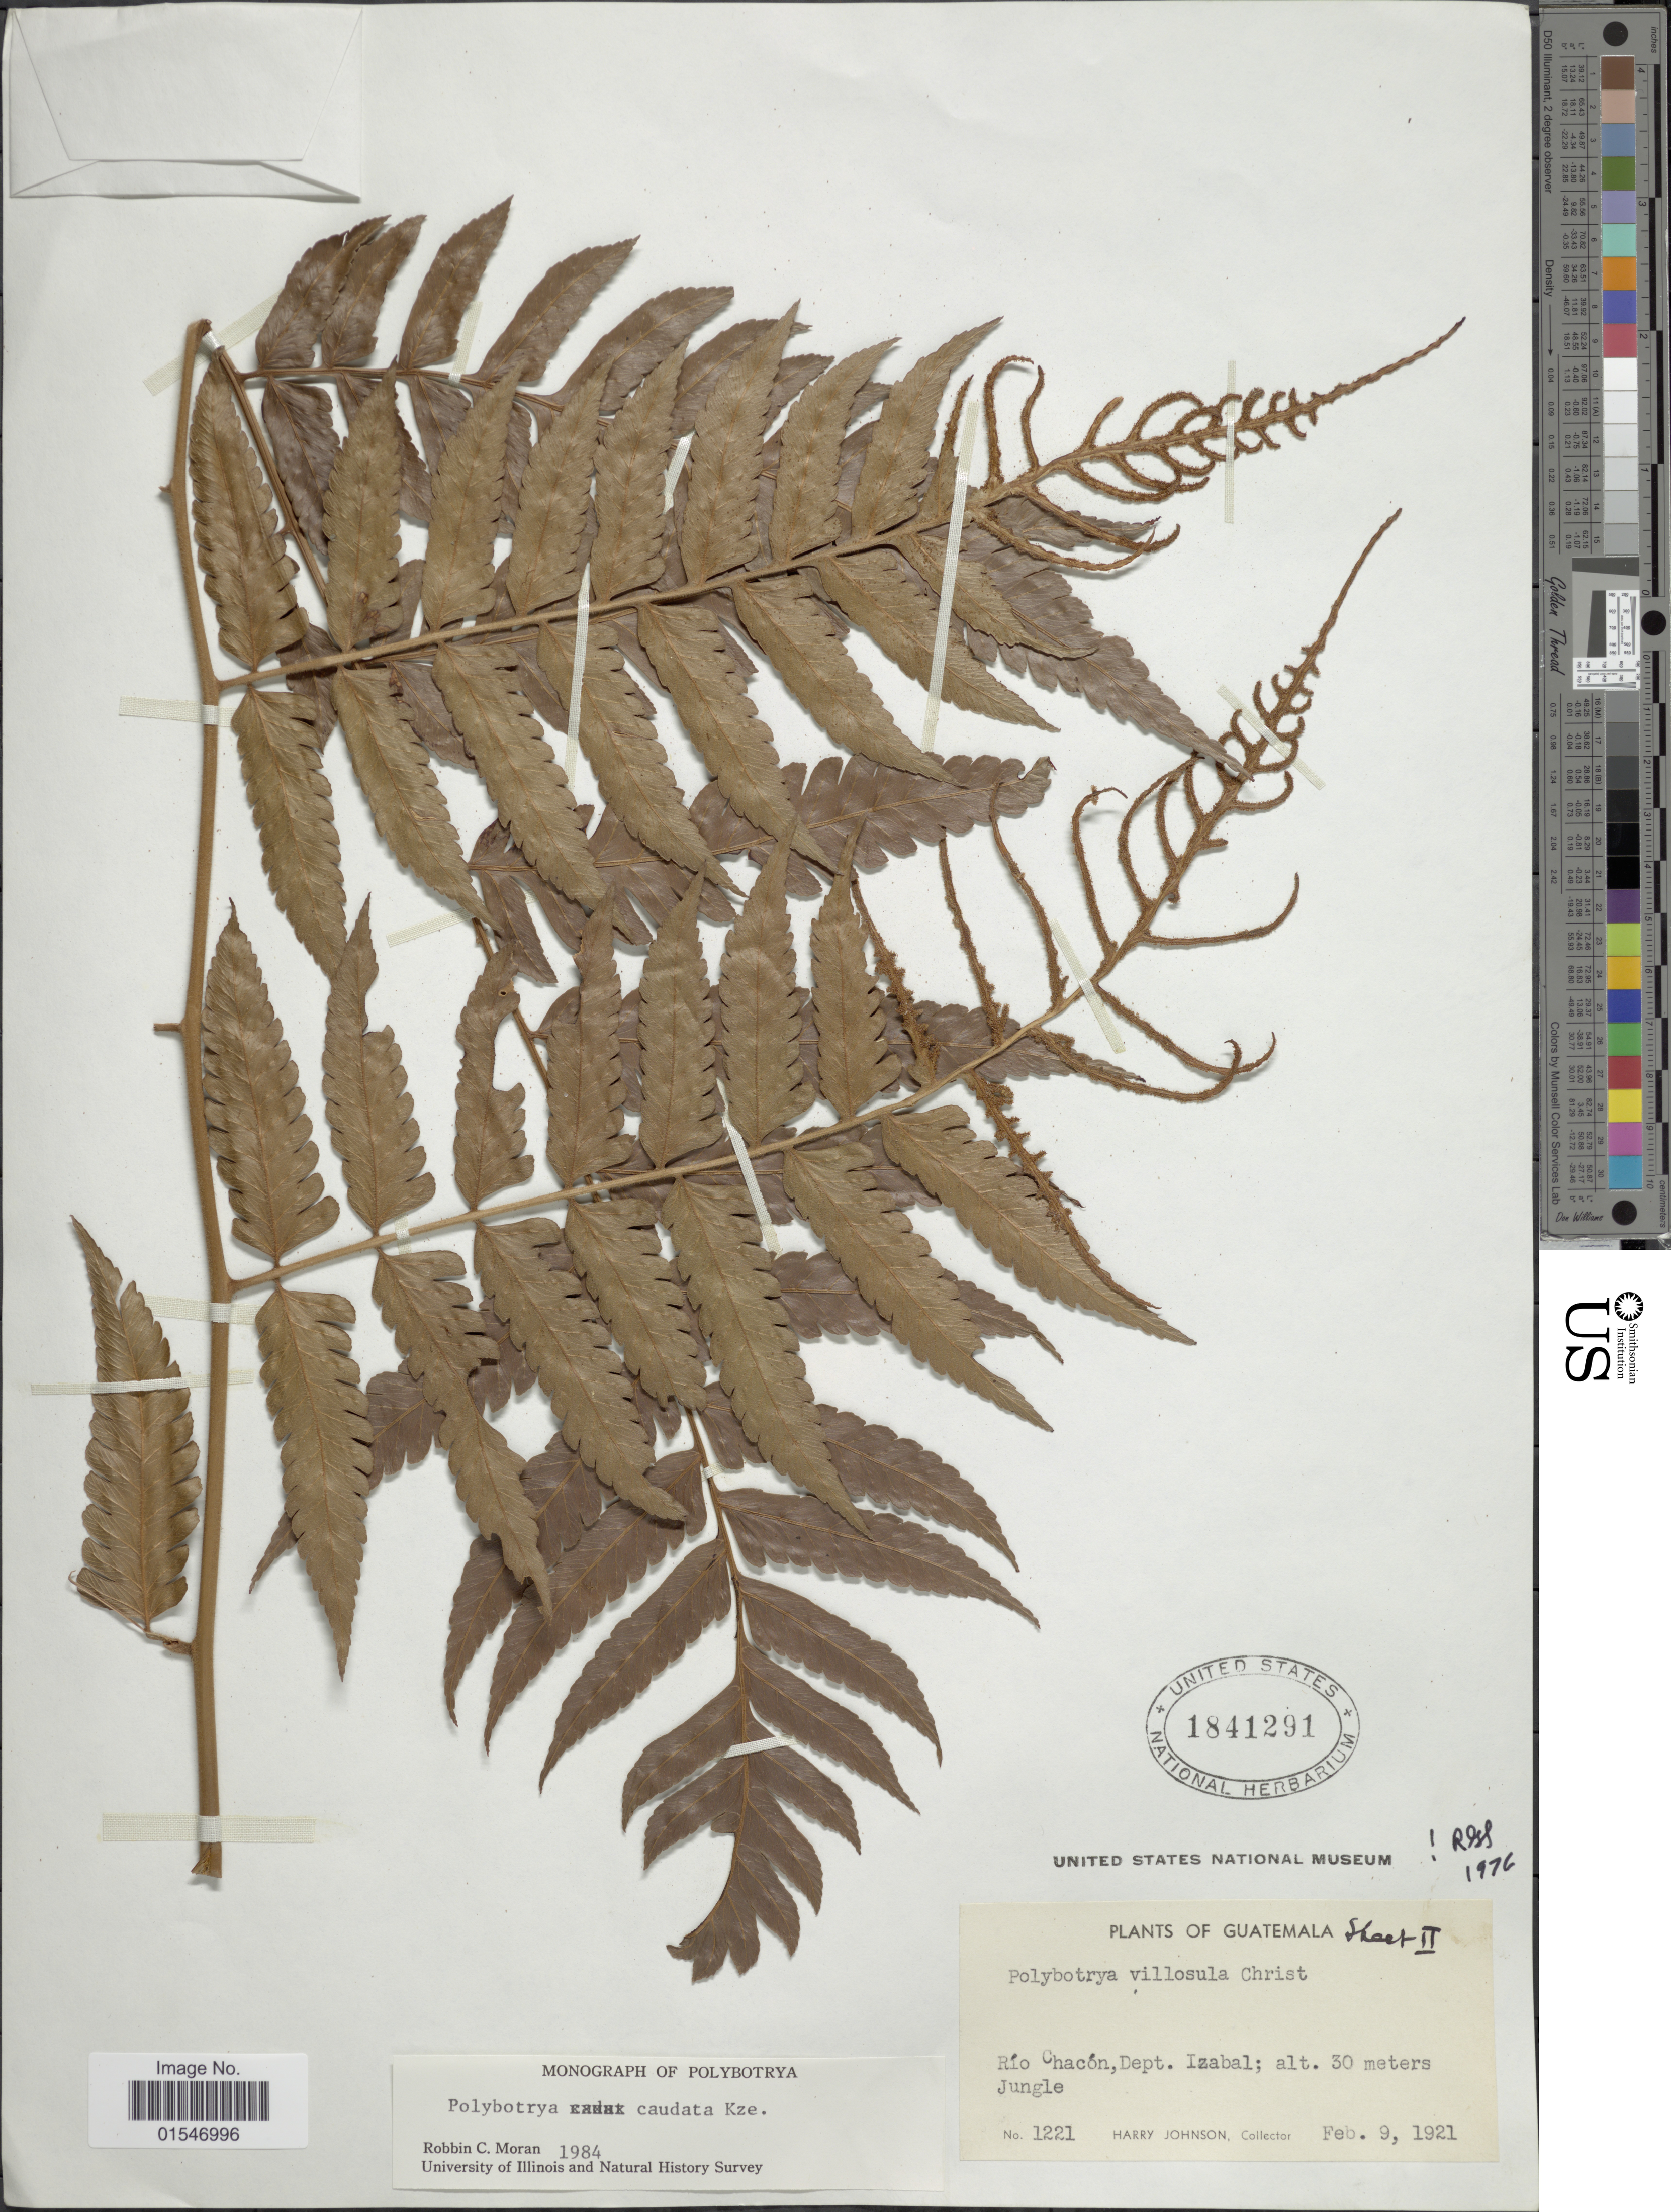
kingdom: Plantae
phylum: Tracheophyta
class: Polypodiopsida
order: Polypodiales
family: Dryopteridaceae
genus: Polybotrya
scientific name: Polybotrya caudata f. villosa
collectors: H. Johnson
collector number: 1221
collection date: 1921-02-09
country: Guatemala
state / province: Izabal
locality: Guatemala. Rio Chacon, Dept. Izabal.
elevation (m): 30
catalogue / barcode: US 1841291